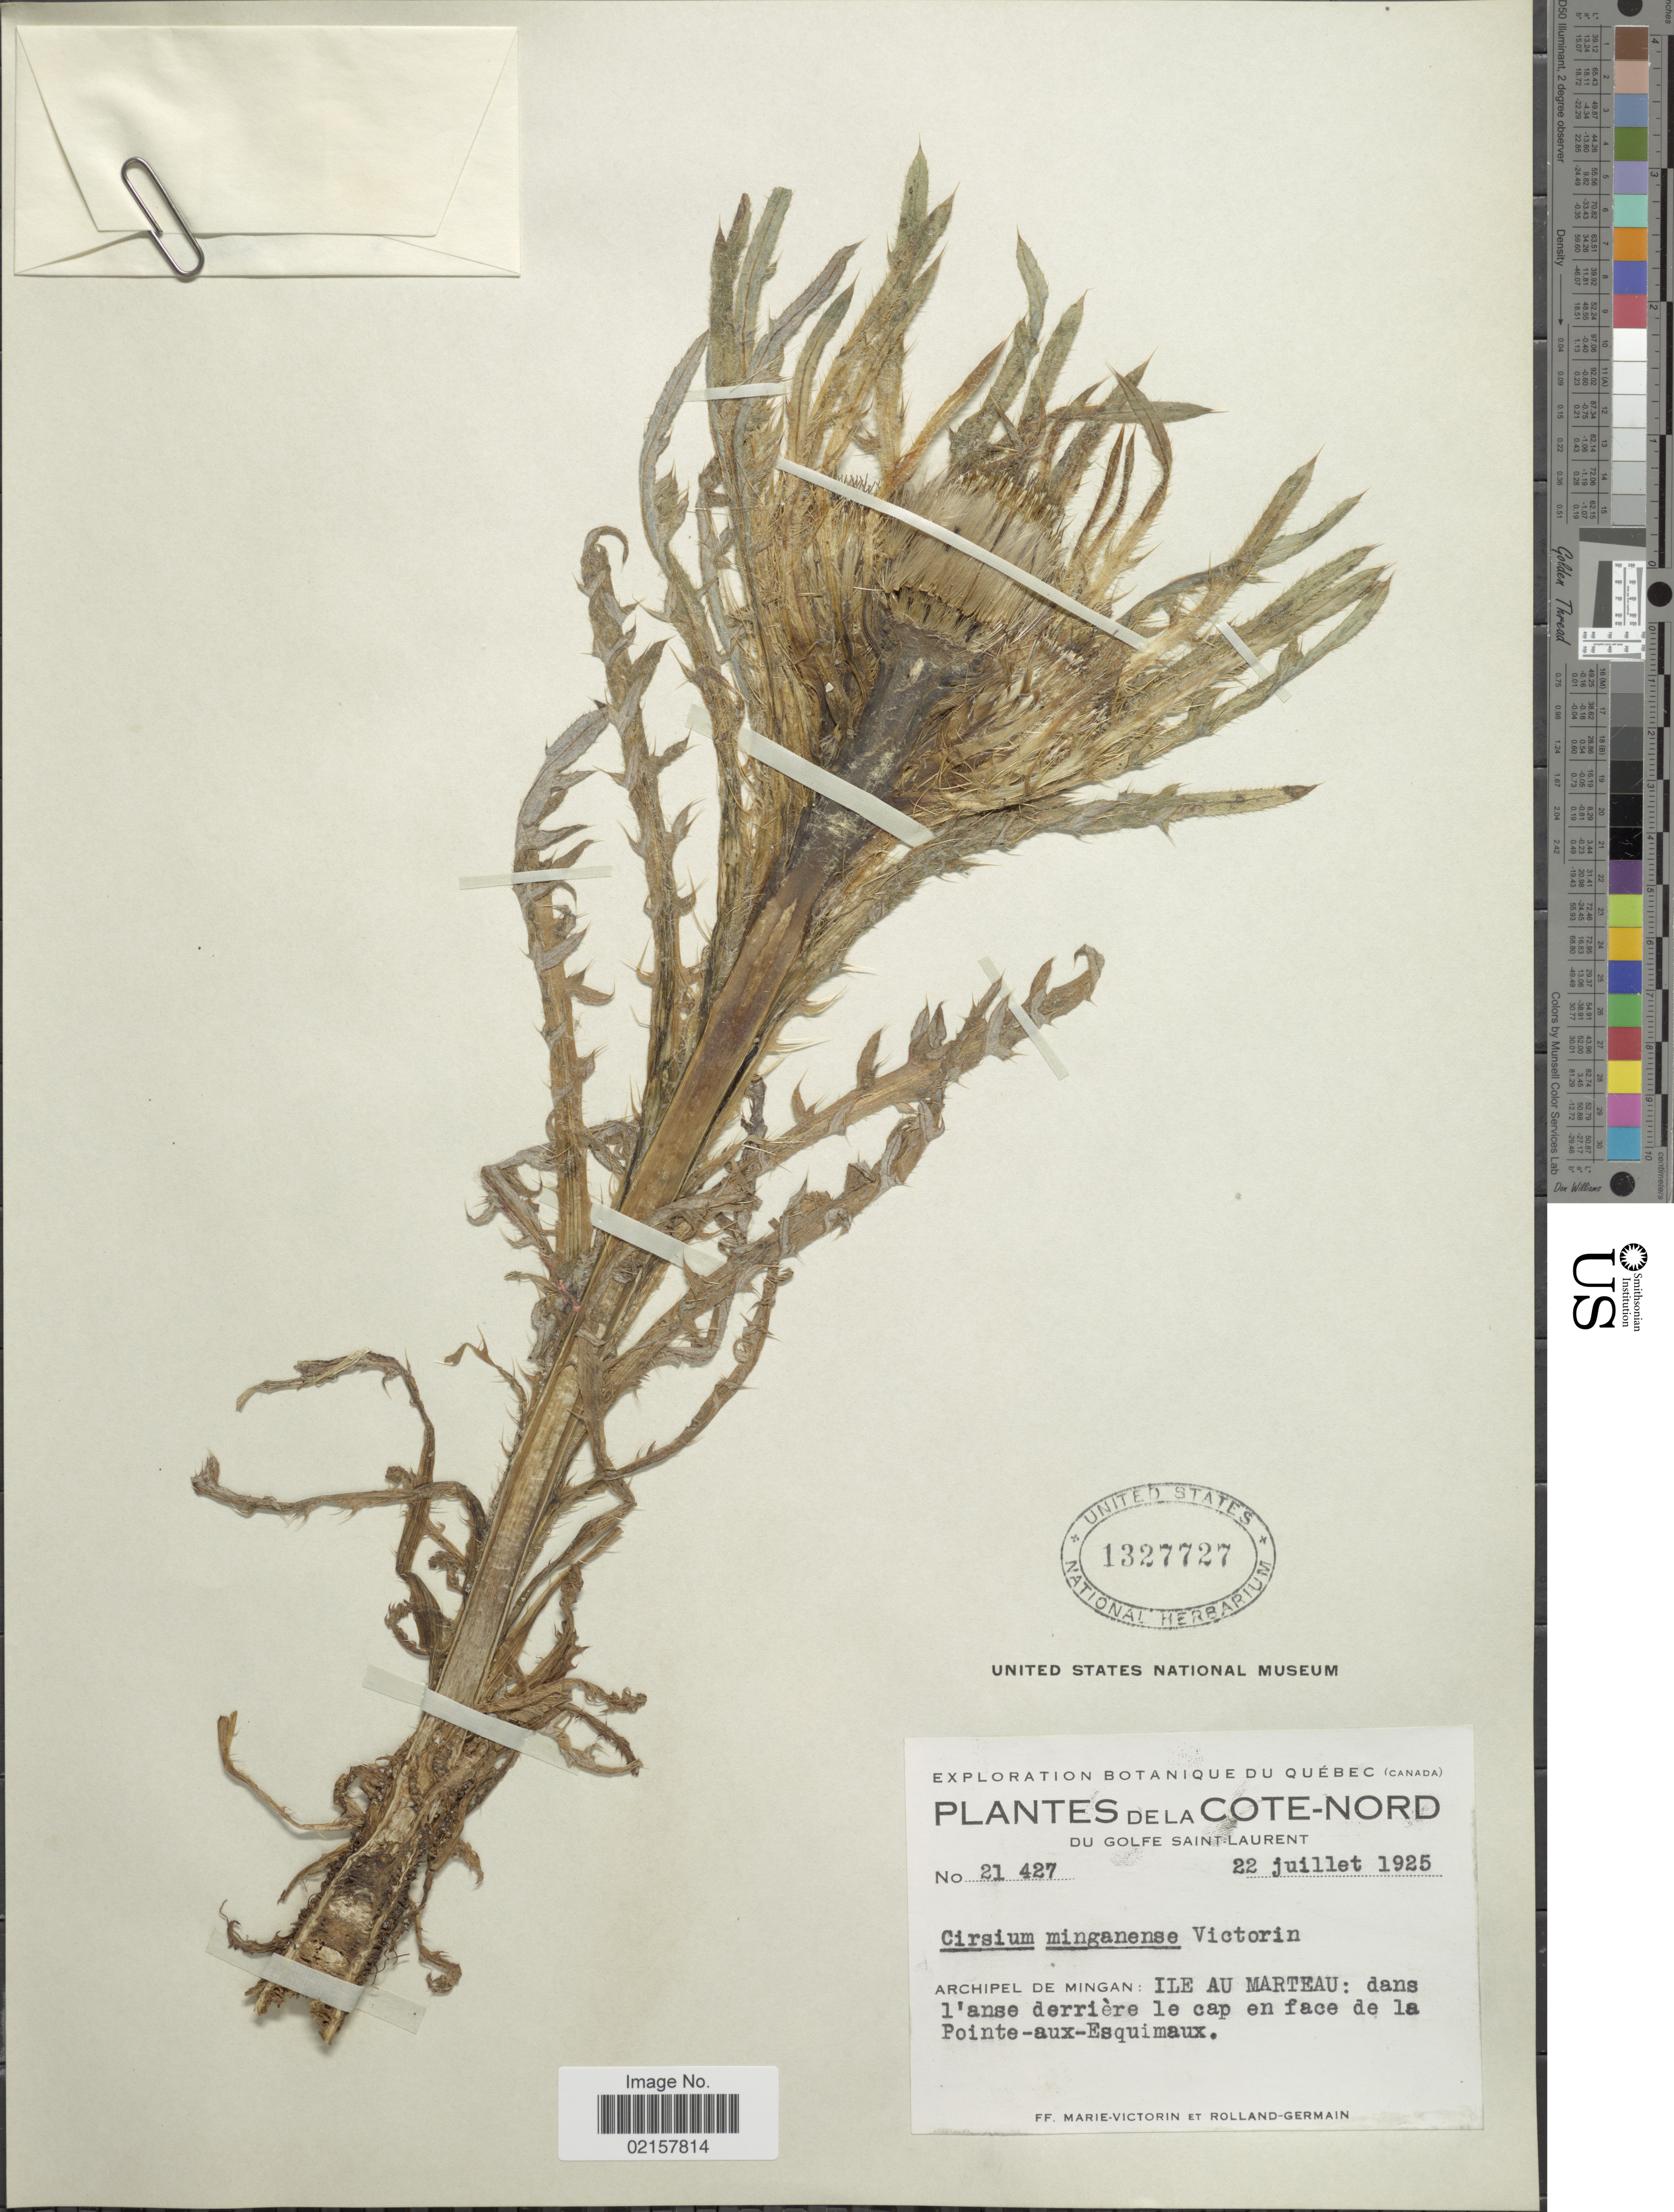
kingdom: Plantae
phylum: Tracheophyta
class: Magnoliopsida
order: Asterales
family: Asteraceae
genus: Cirsium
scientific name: Cirsium scariosum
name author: Nutt.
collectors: F. Marie-Victorin & Rolland-Germain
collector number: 21427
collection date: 1925-07-22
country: Canada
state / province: Quebec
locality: De la Cote-Nord, du golfe Saint-Laurent, Archipel de Mingan: Ile au Marteau: dans l'anse derriere le cap en face de la Pointe-aux-Esquimax.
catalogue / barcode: US 1327727